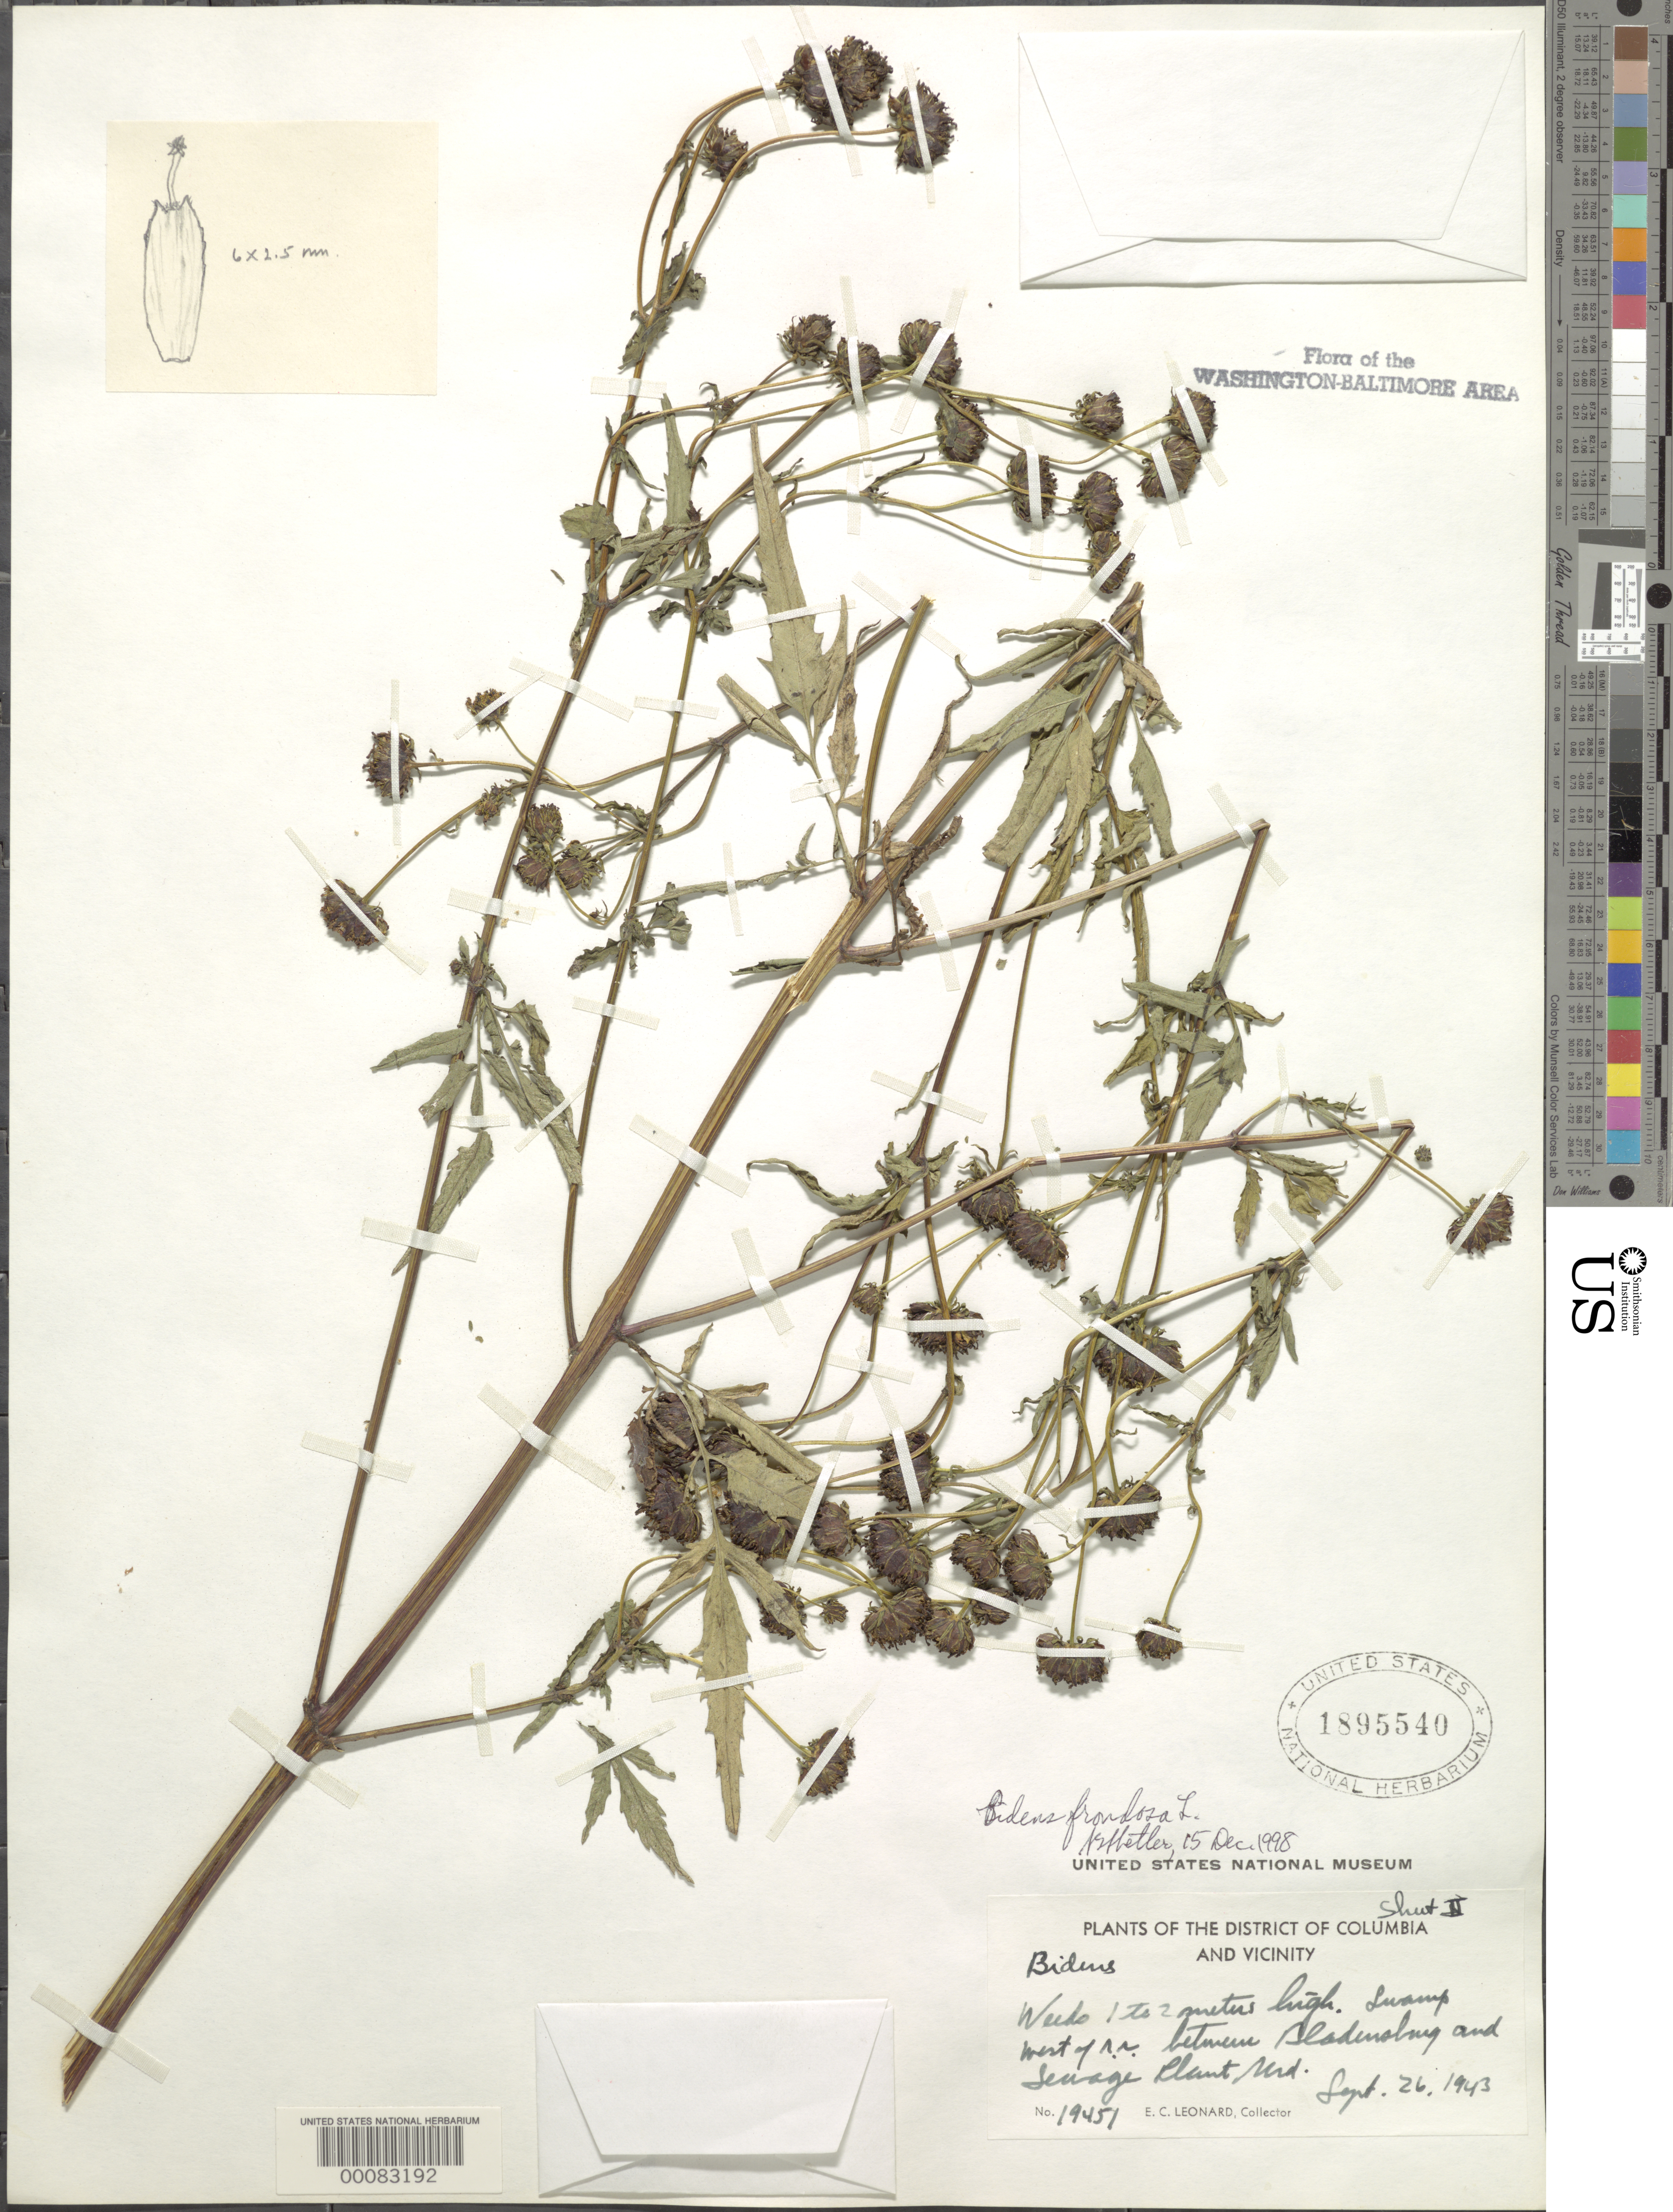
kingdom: Plantae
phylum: Tracheophyta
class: Magnoliopsida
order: Asterales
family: Asteraceae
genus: Bidens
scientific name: Bidens frondosa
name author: L.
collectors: E. C. Leonard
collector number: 19451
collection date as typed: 26 Sep 1943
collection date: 1943-09-26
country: United States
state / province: Maryland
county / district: Prince George's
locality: between Bladensburg and Sewage Plant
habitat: Swamp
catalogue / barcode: US 1895540